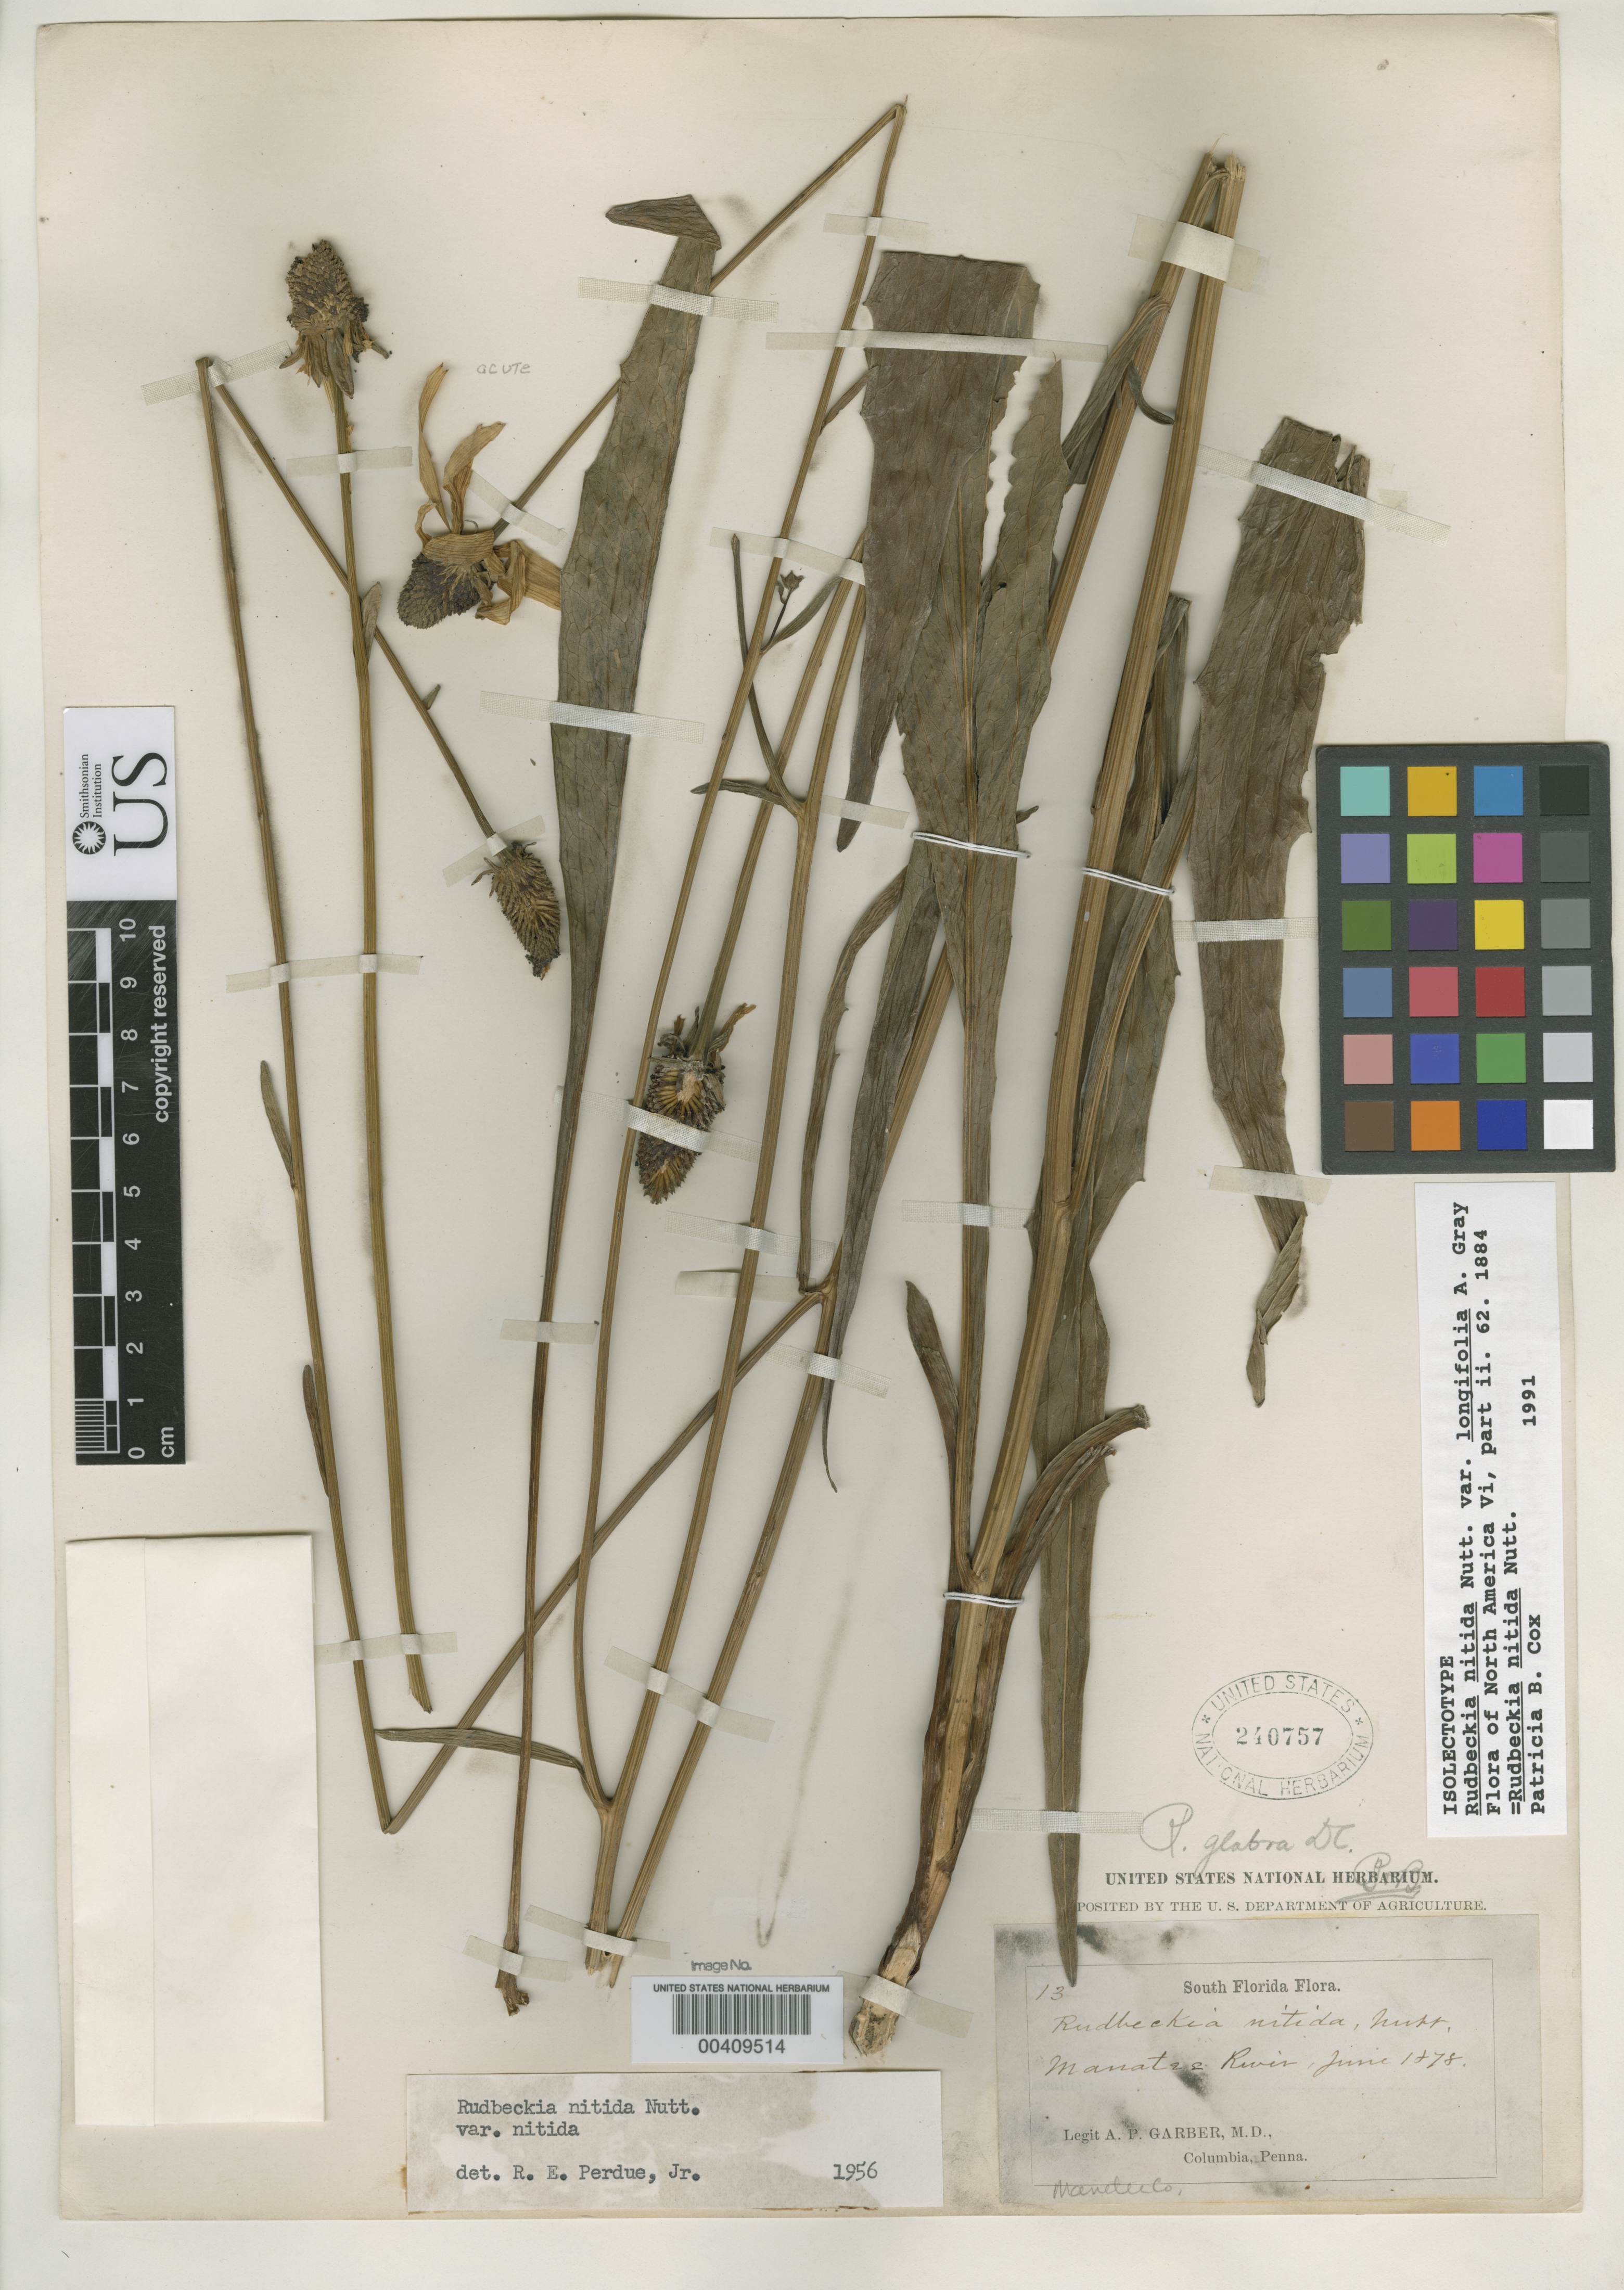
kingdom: Plantae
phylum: Tracheophyta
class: Magnoliopsida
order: Asterales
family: Asteraceae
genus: Rudbeckia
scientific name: Rudbeckia nitida var. longifolia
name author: A. Gray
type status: Isolectotype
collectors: A. P. Garber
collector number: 13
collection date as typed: Jun 1878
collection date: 1878-06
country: United States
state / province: Florida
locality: Manatee River.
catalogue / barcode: US 240757